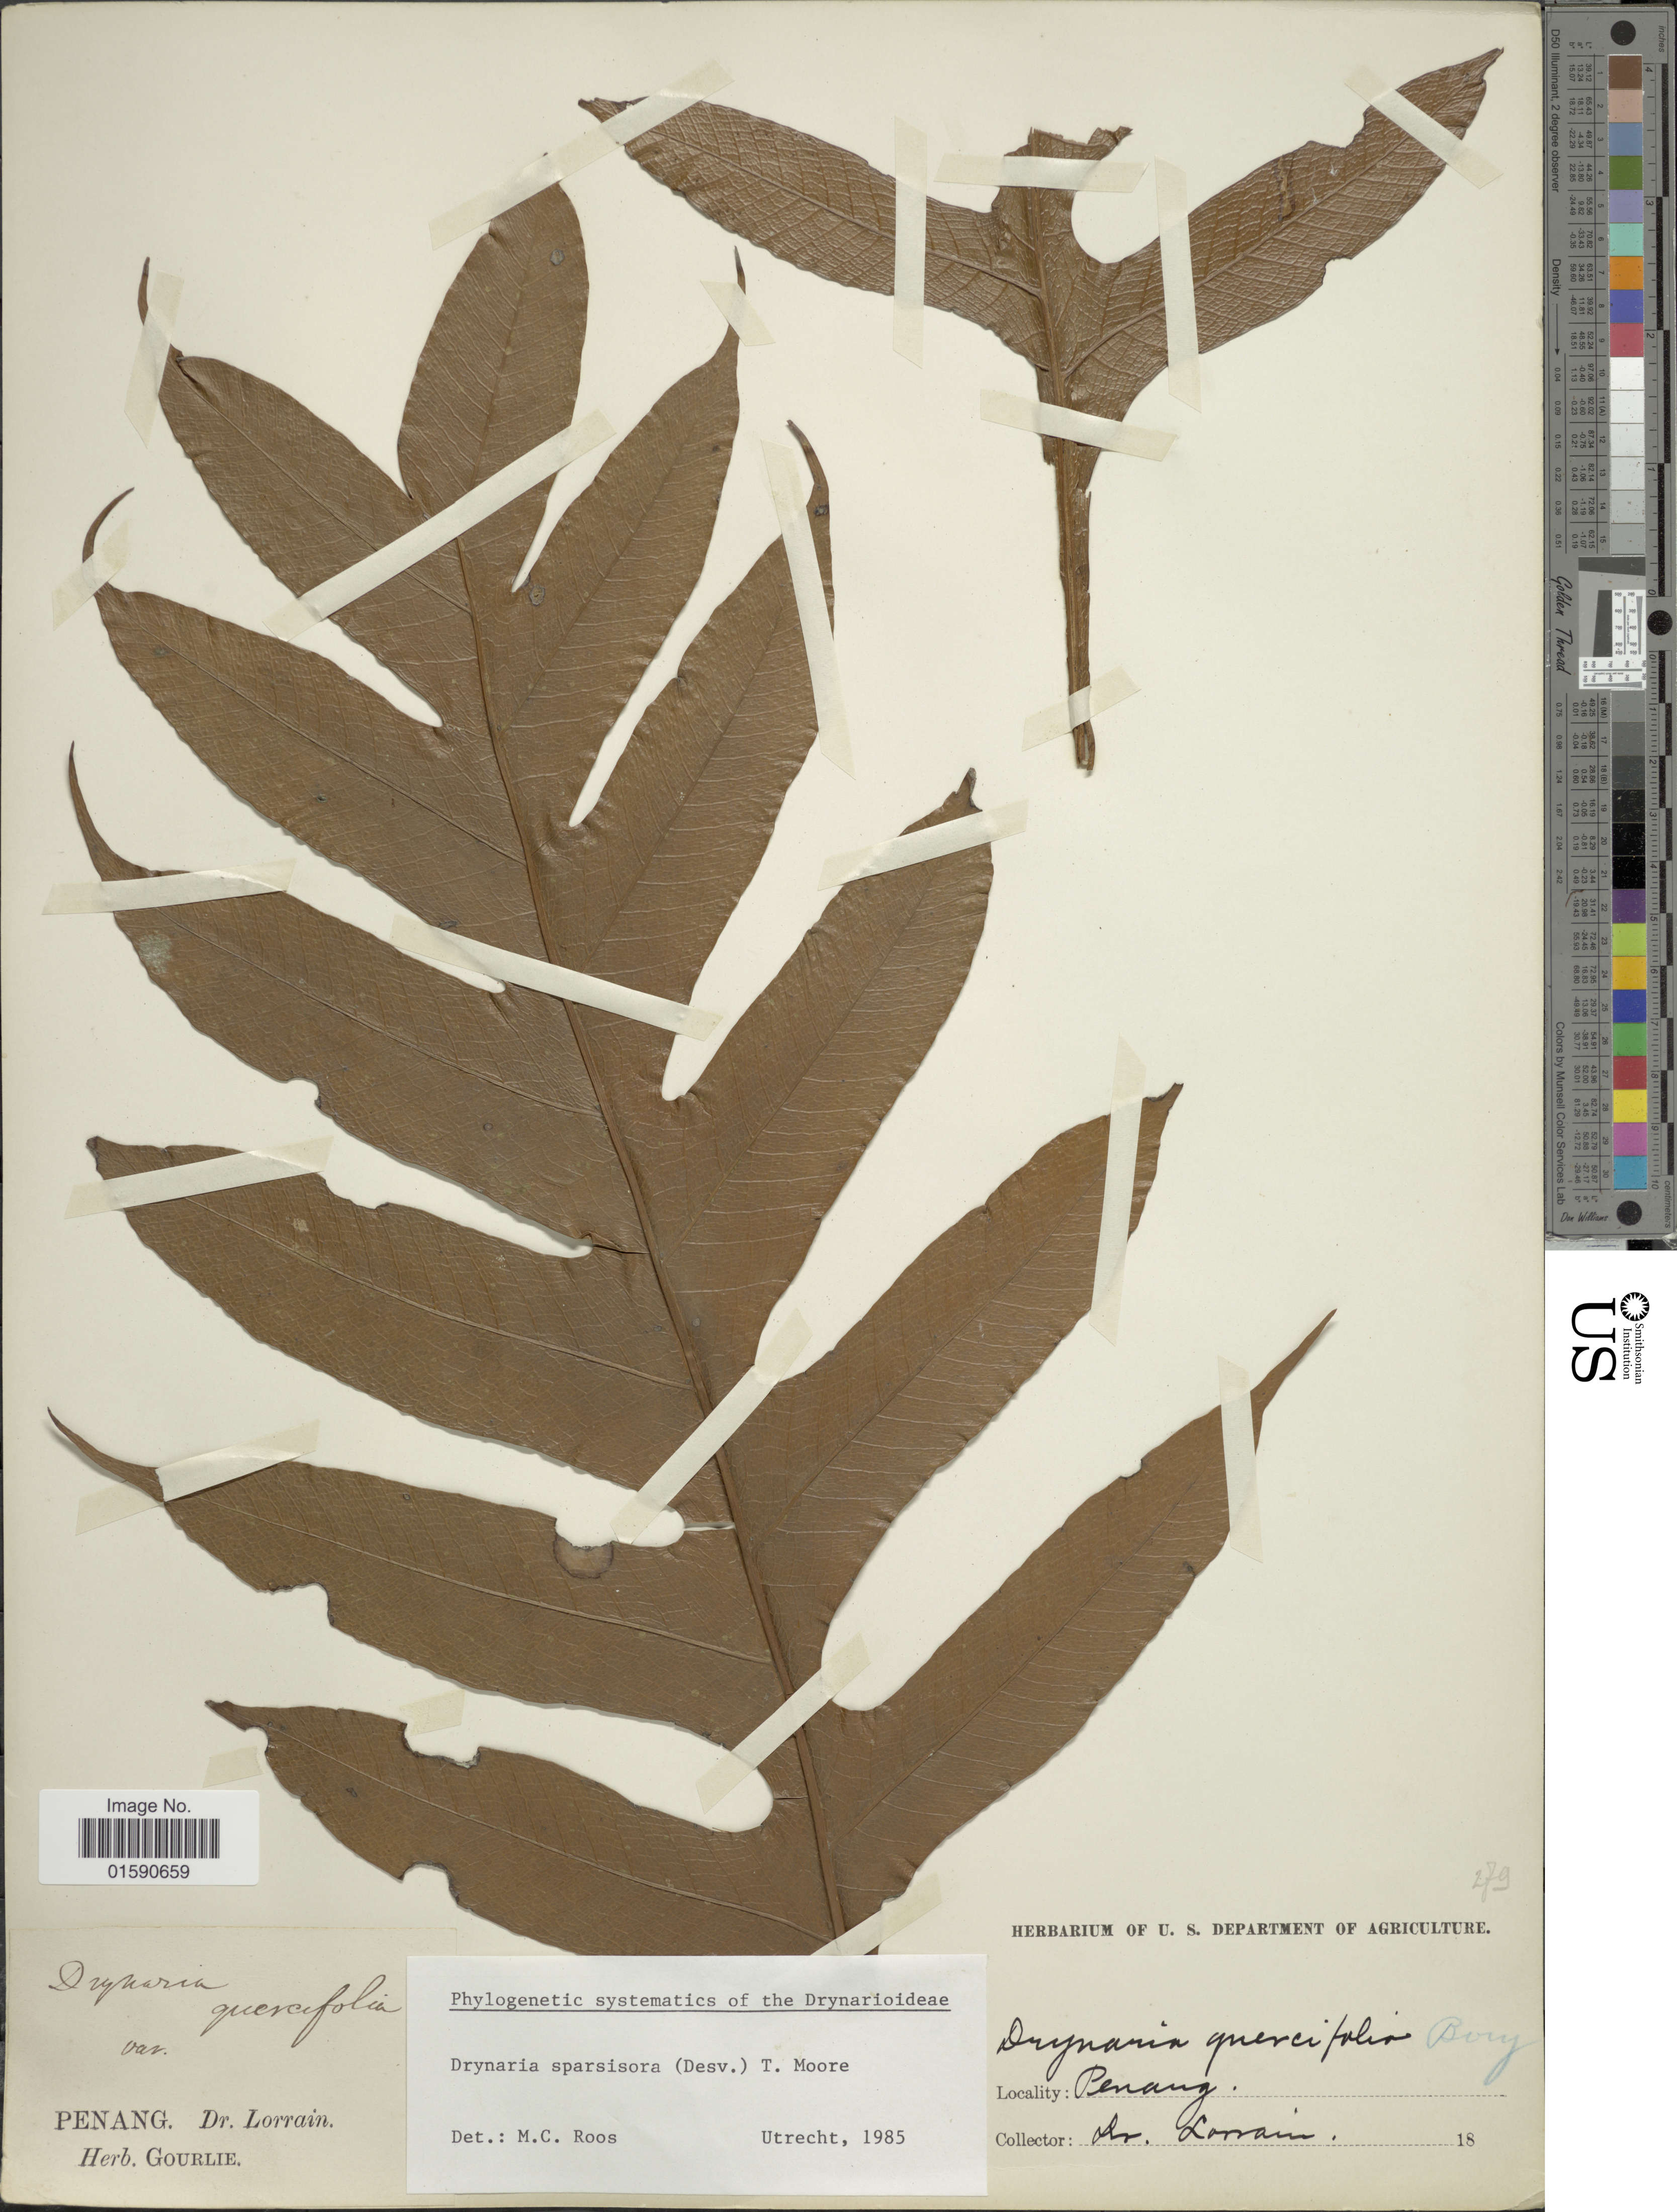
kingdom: Plantae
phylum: Tracheophyta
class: Polypodiopsida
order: Polypodiales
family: Polypodiaceae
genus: Drynaria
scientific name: Drynaria sparsisora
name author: (Desu.) T. Moore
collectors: -- Lorrain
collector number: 279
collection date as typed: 18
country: Malaysia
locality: Penang